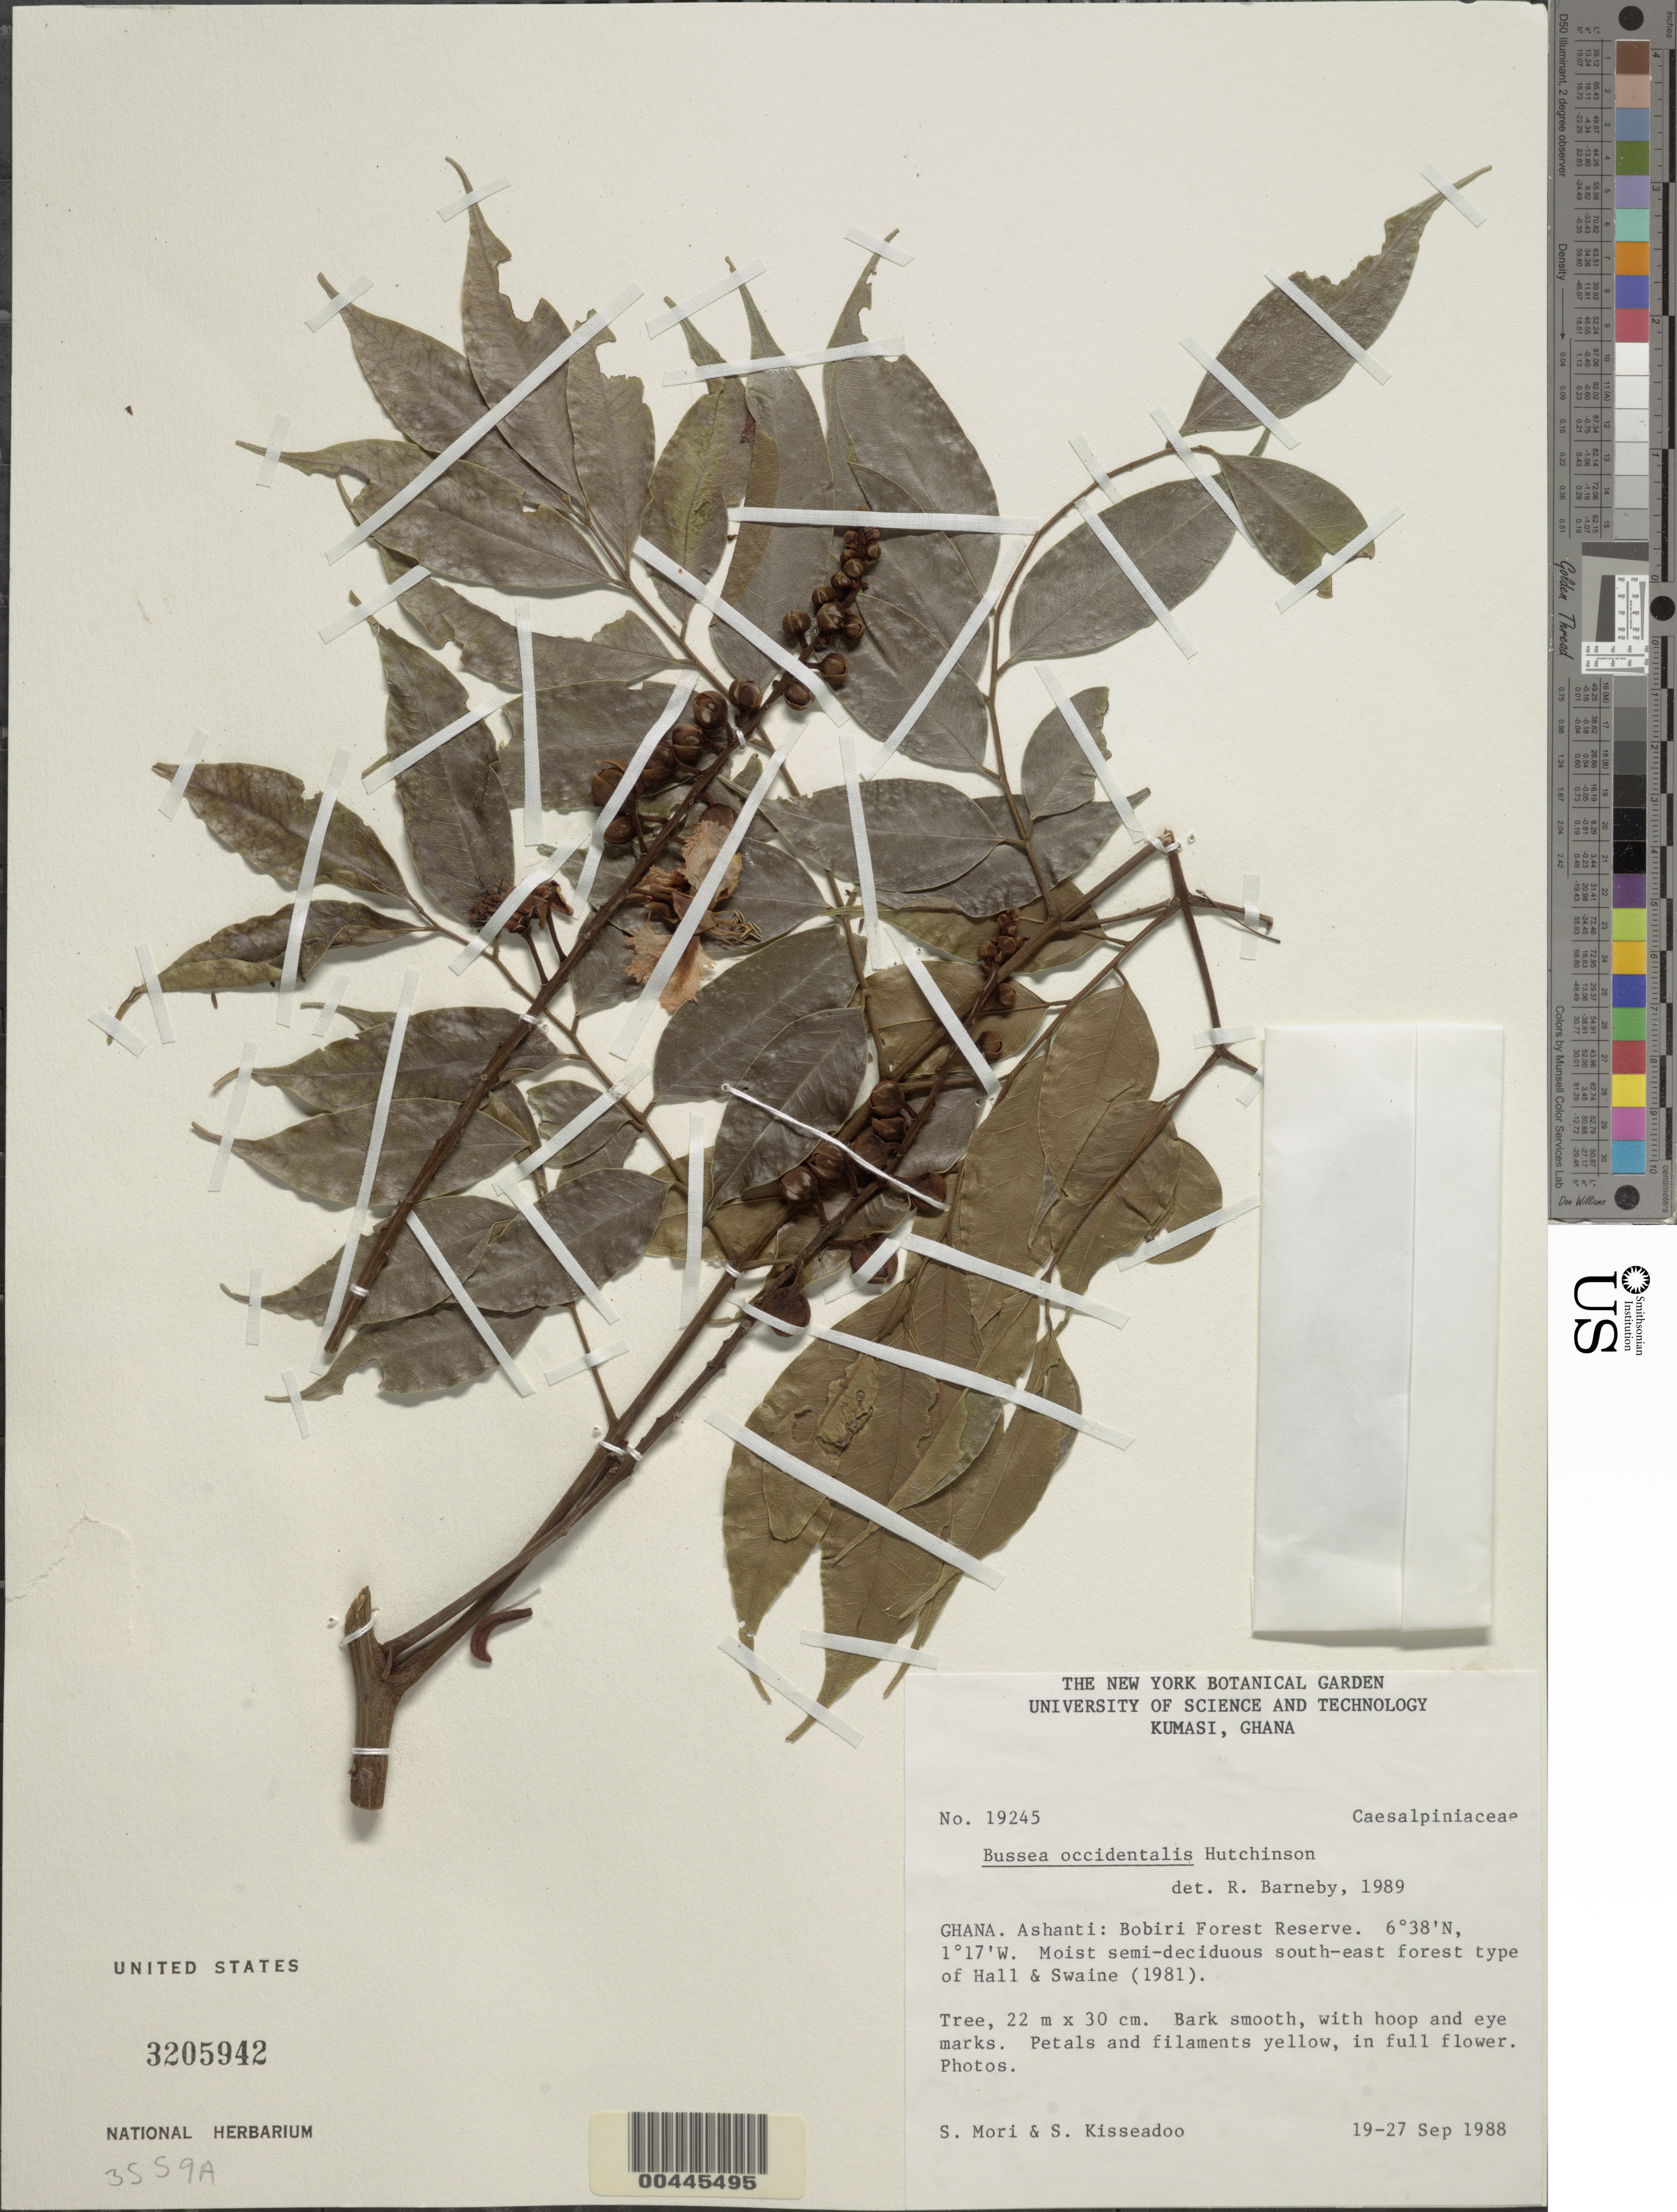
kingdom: Plantae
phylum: Tracheophyta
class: Magnoliopsida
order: Fabales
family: Fabaceae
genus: Bussea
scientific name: Bussea occidentalis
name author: Hutch.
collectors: S. Mori & S. Kisseadoo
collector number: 19245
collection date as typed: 19 Sep 1988 to 27 Sep 1988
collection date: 1988-09-19/1988-09-27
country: Ghana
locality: Kumasi, ashanti, bobiri forest reserve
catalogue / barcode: US 3205942